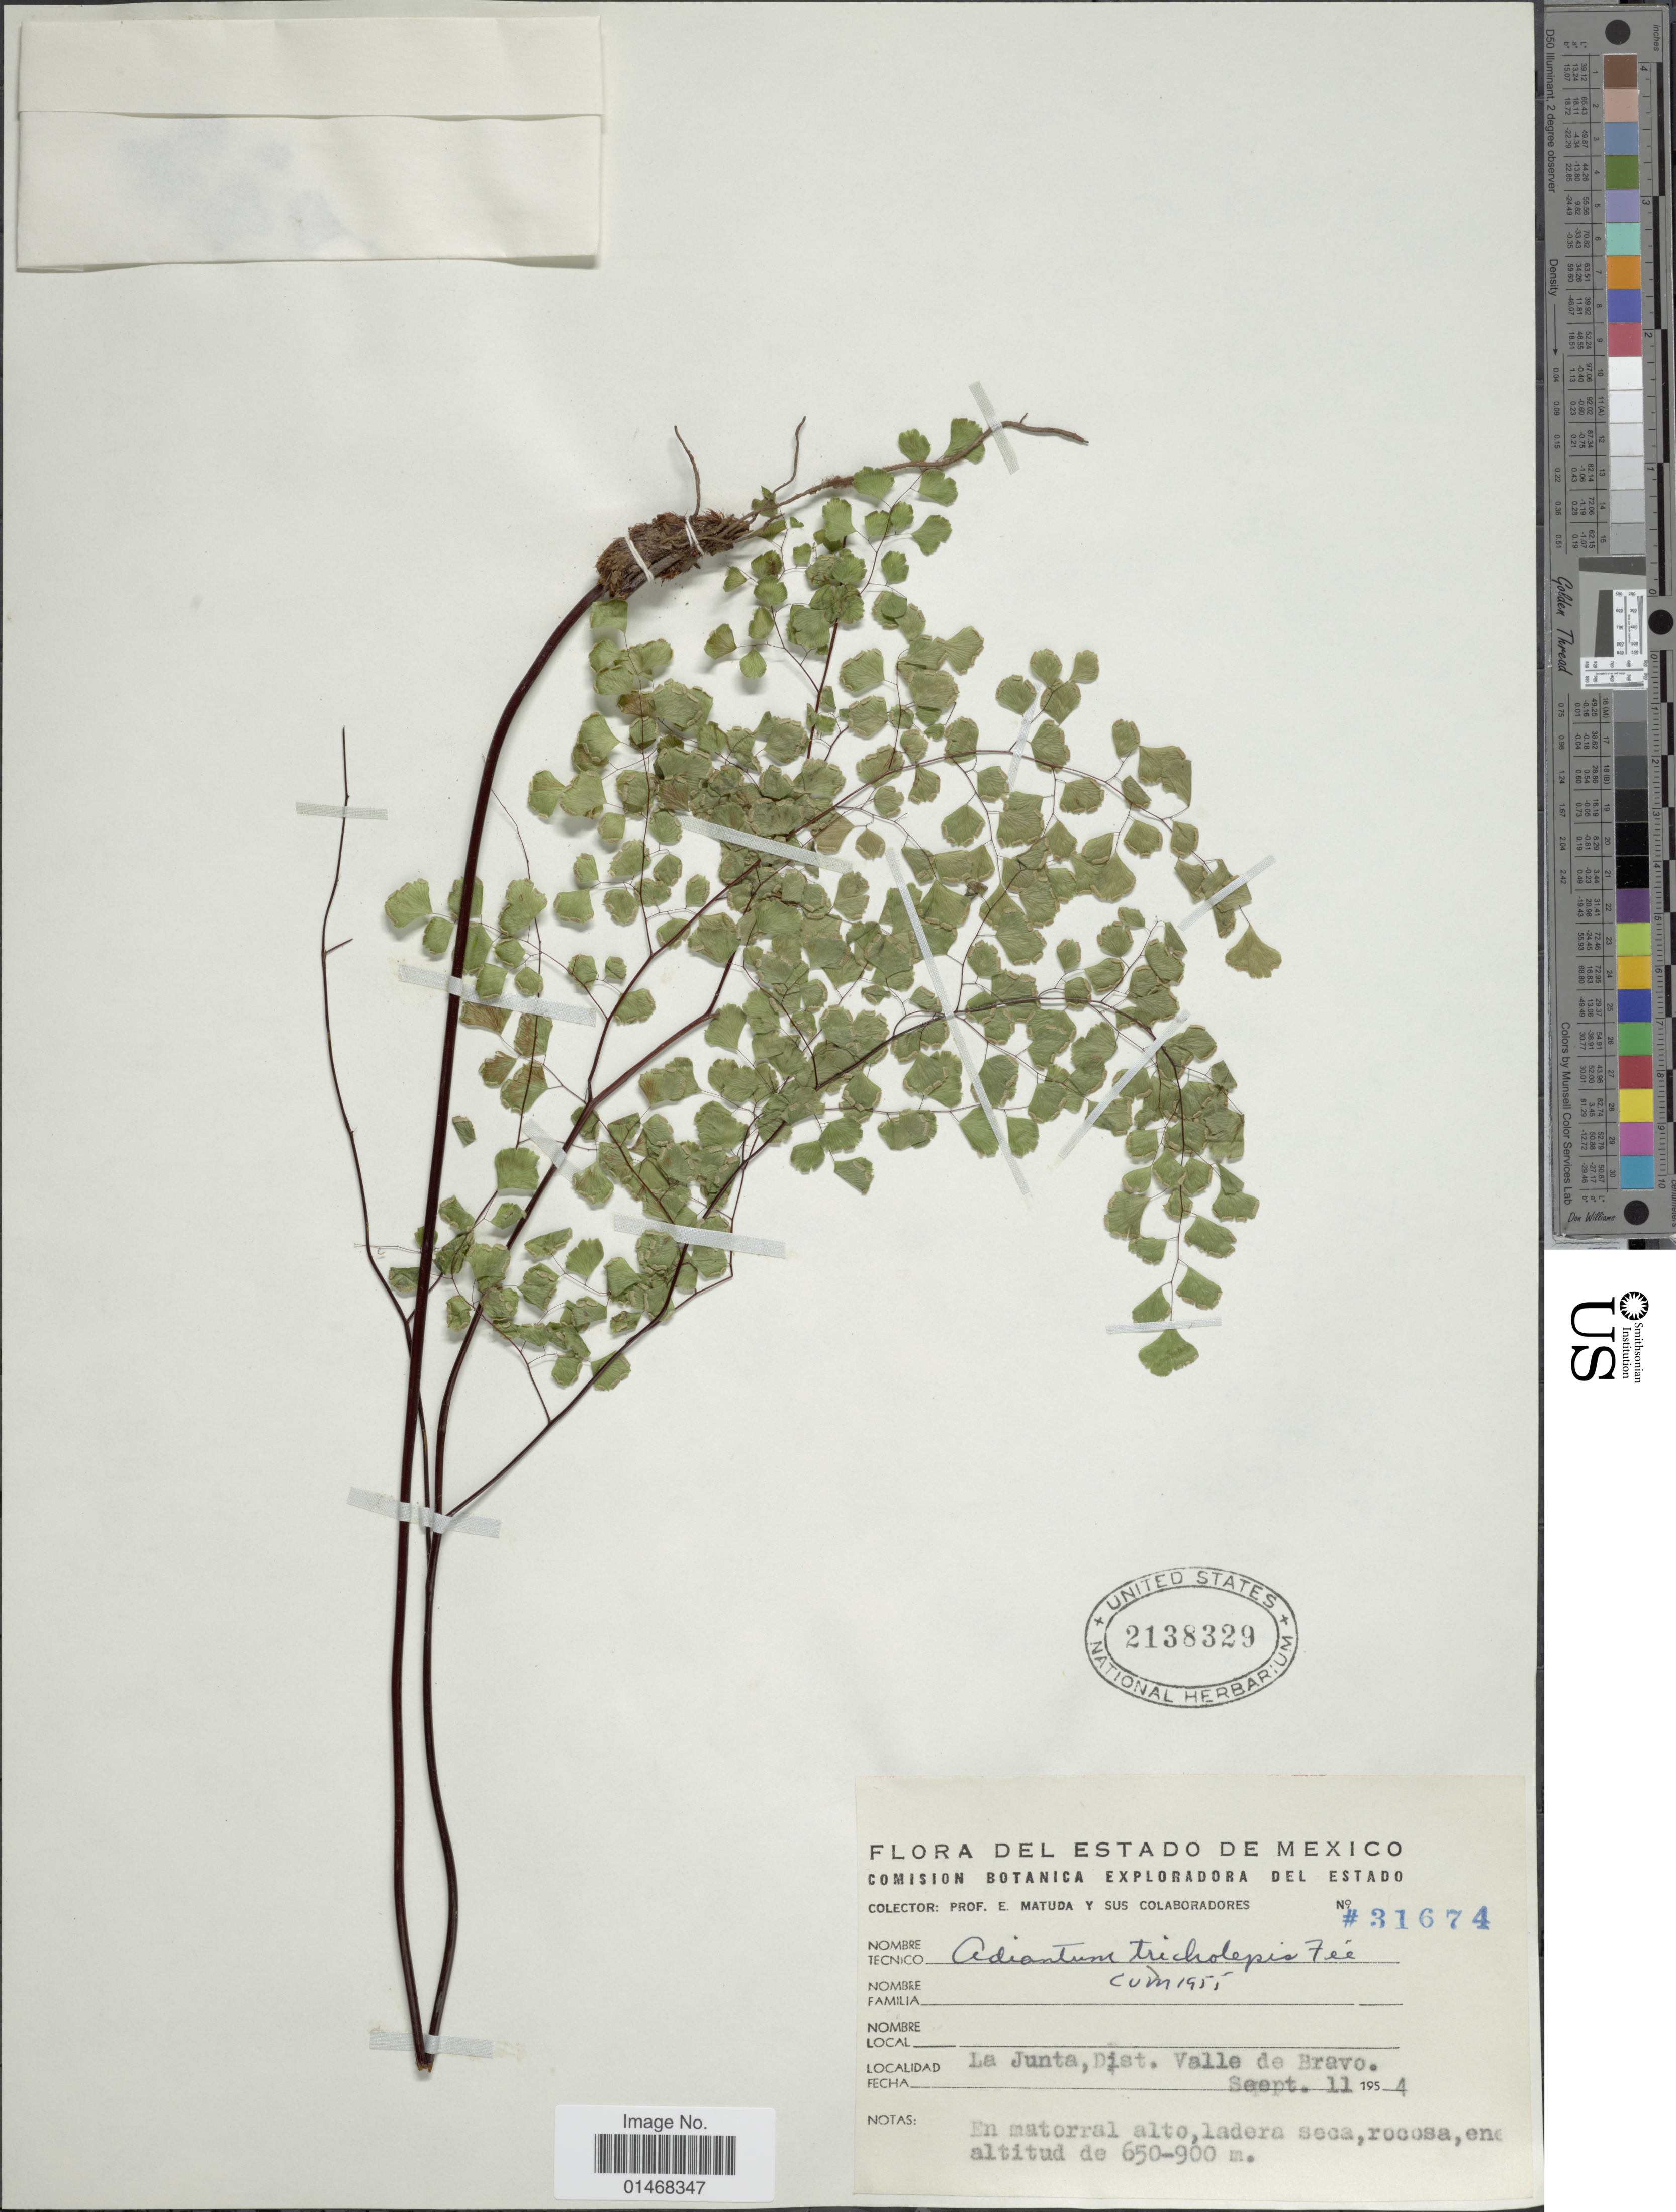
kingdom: Plantae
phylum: Tracheophyta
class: Polypodiopsida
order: Polypodiales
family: Pteridaceae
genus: Adiantum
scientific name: Adiantum tricholepis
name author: Fée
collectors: E. Matuda & et al.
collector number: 31674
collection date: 1954-09-11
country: Mexico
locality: La JUunta, Dist. Valle de Bravo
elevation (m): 650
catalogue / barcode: US 2138329